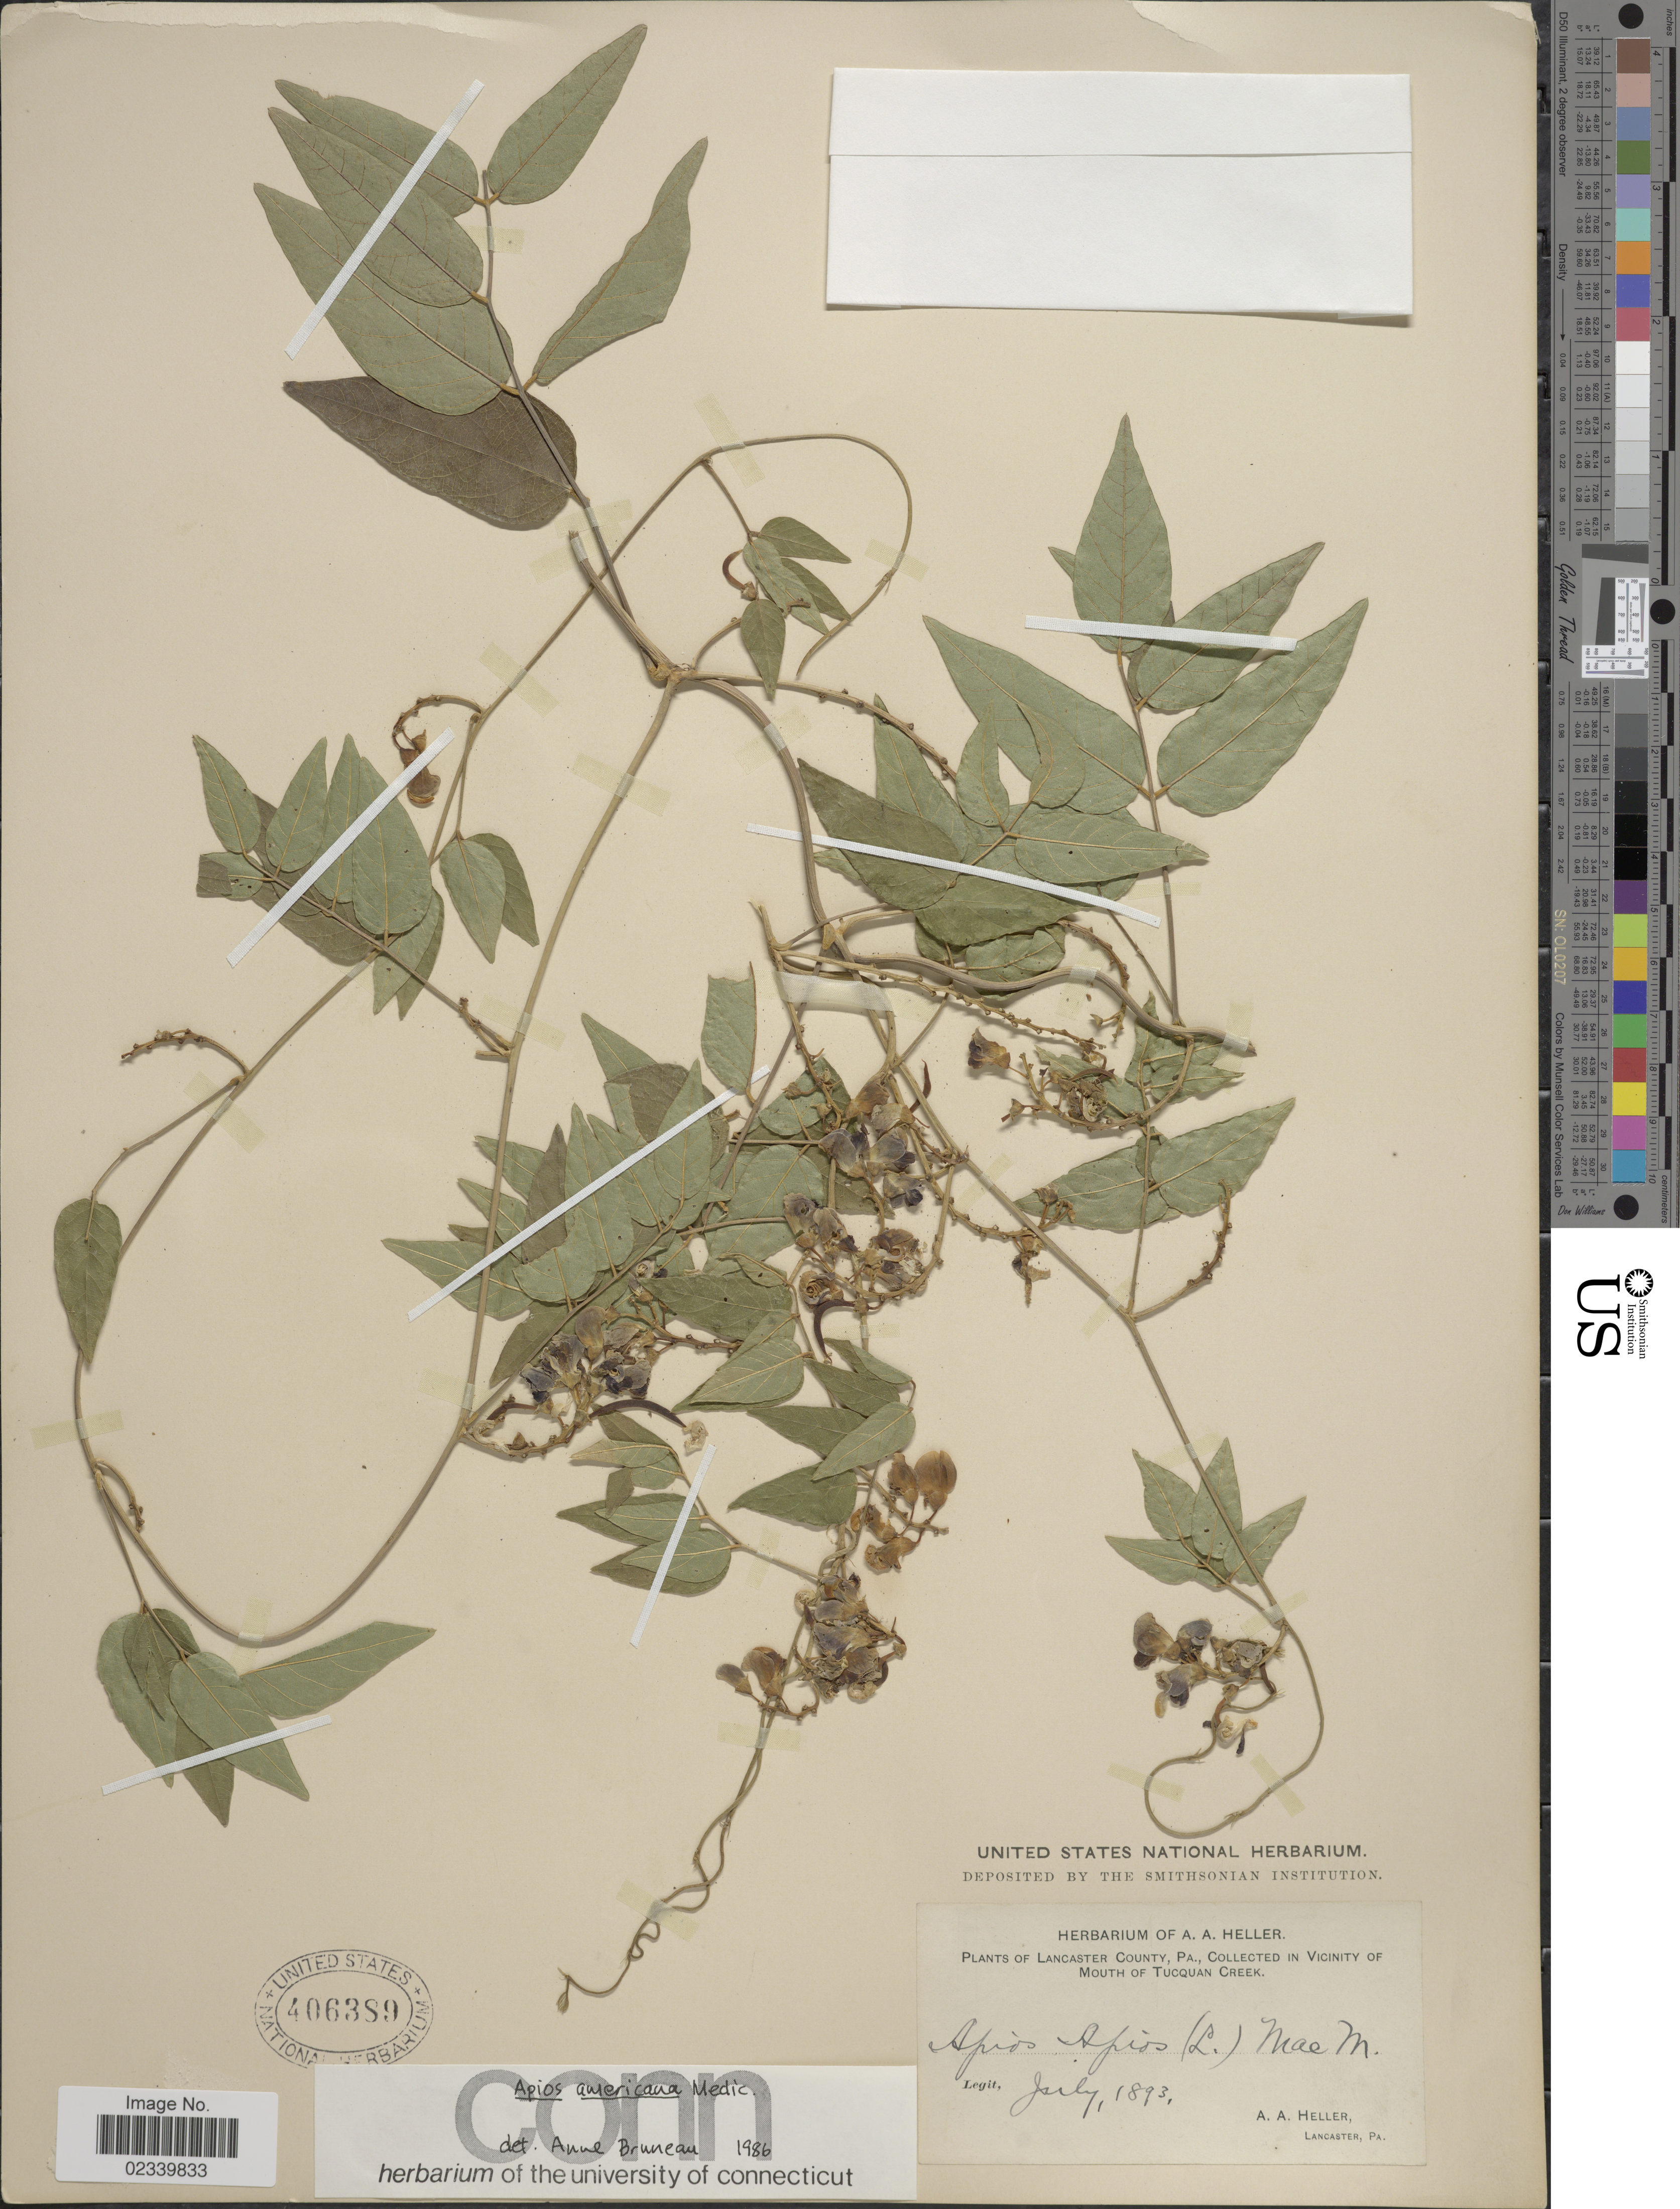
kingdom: Plantae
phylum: Tracheophyta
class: Magnoliopsida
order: Fabales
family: Fabaceae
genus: Apios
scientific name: Apios americana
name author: Medik.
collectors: A. A. Heller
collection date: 1893-07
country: United States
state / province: Pennsylvania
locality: Lancaster County, Pa. Collected in Vicinity of Mouth of Tucquan Creek.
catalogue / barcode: US 406389